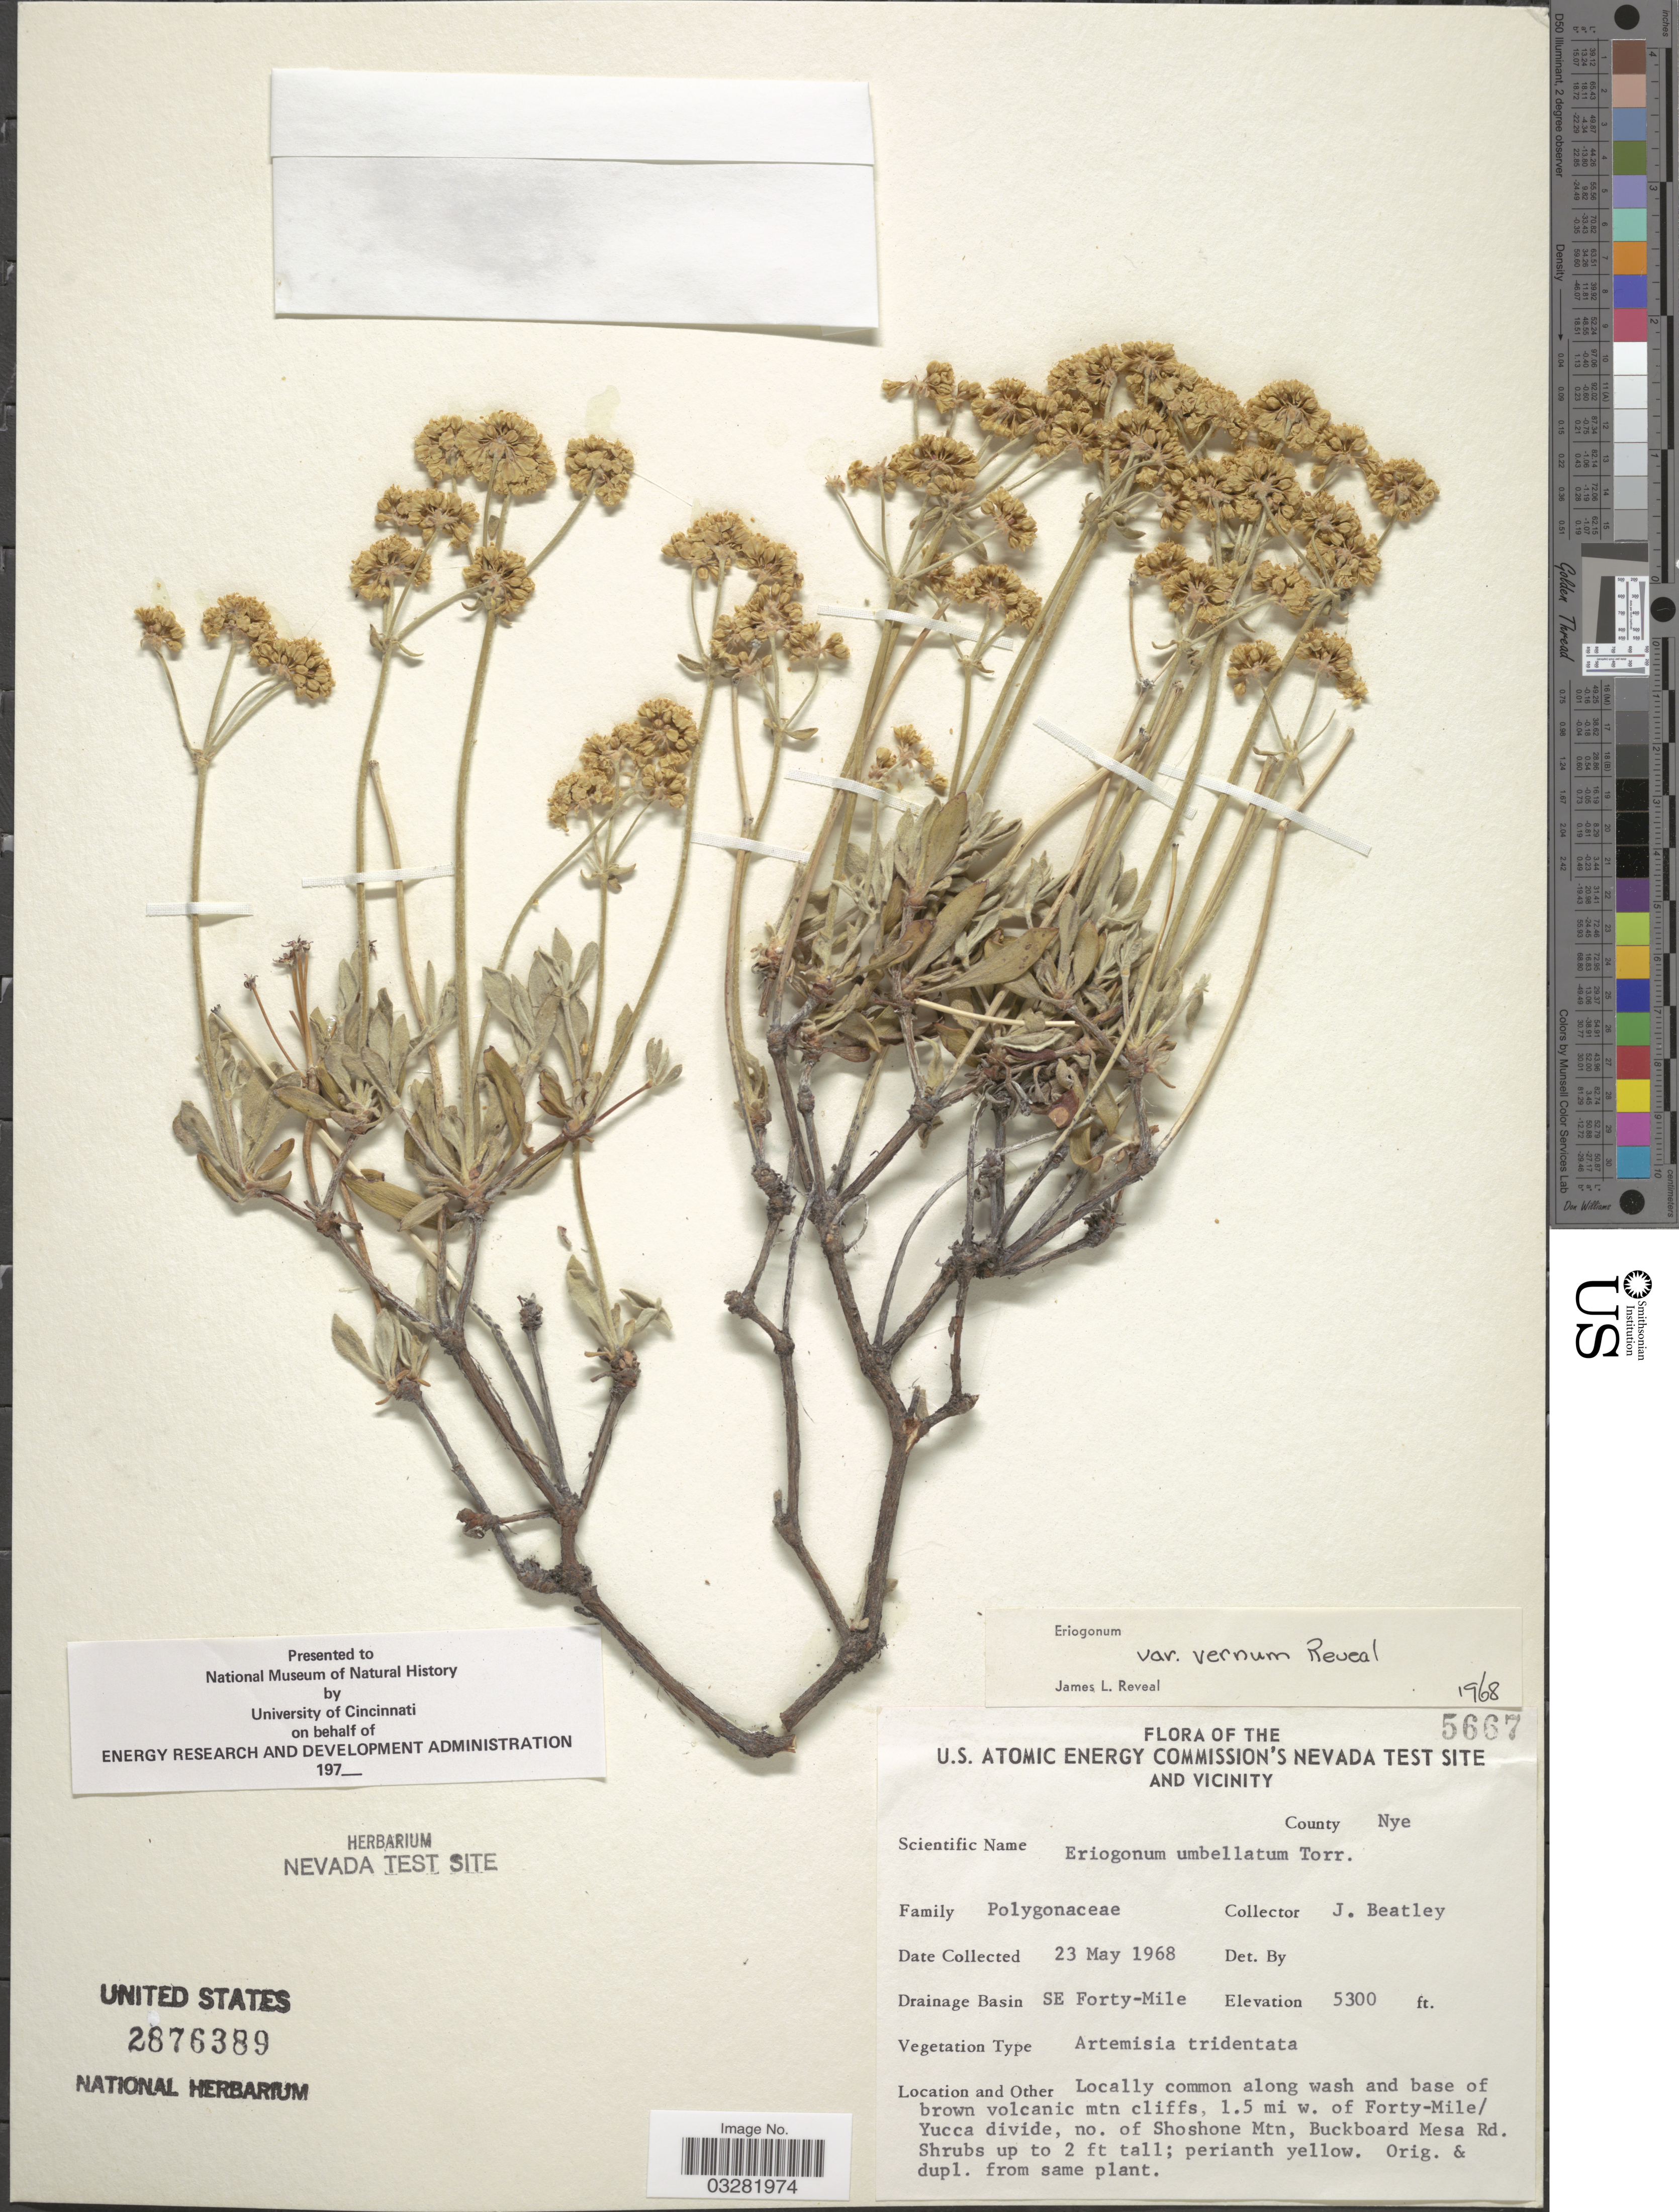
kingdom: Plantae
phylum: Tracheophyta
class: Magnoliopsida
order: Caryophyllales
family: Polygonaceae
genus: Eriogonum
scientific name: Eriogonum umbellatum var. vernum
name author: Reveal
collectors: J. C. Beatley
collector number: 5667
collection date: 1968-05-23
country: United States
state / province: Nevada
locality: The U.S. Atomic Energy Commission's Nevada Test Site and Vicinity. County Nye. Drainage Basin SE Forty-Mile. Locally common along wash and base of brown volcanic mtn cliffs, 1.5 mi w. of Forty-Mile/ Yucca divide, no. of Shoshone Mtn, Buckboard Mesa Rd.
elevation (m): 1615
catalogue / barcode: US 2876389